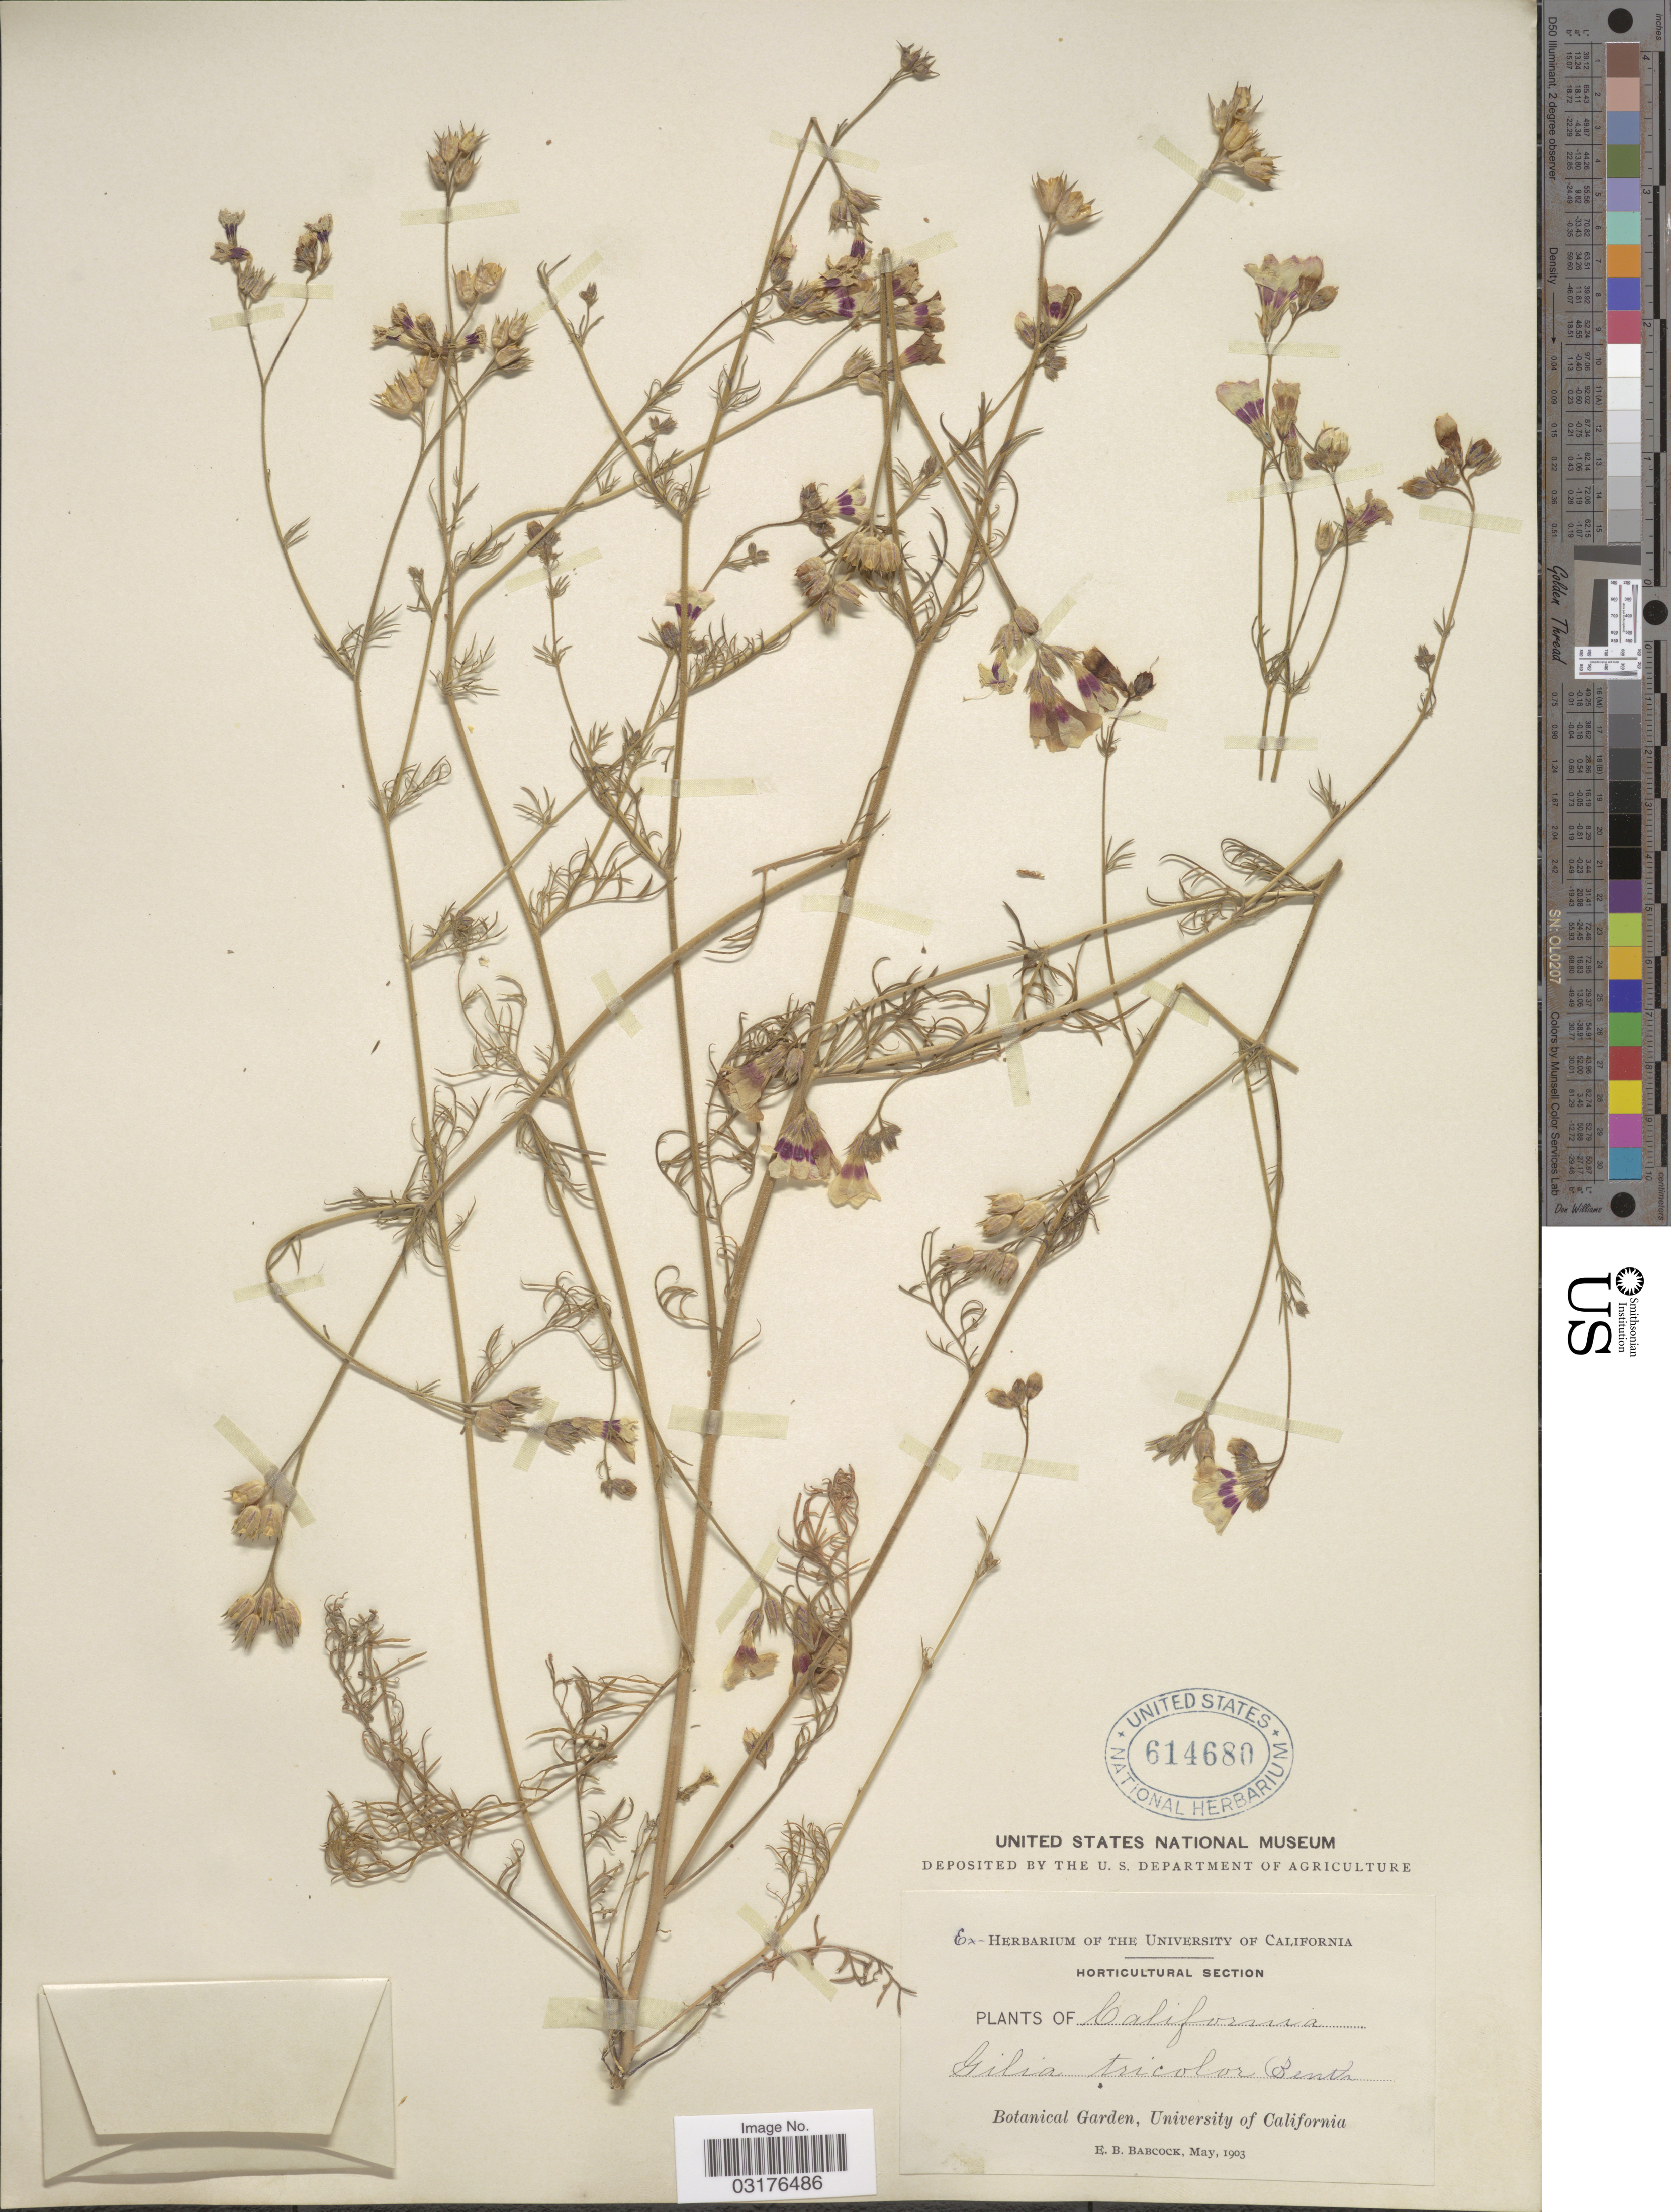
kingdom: Plantae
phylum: Tracheophyta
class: Magnoliopsida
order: Ericales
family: Polemoniaceae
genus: Gilia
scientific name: Gilia tricolor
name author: Benth.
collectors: E. B. Babcock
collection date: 1903-05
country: United States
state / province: California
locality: Botanical Garden, University of California.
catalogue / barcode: US 614680